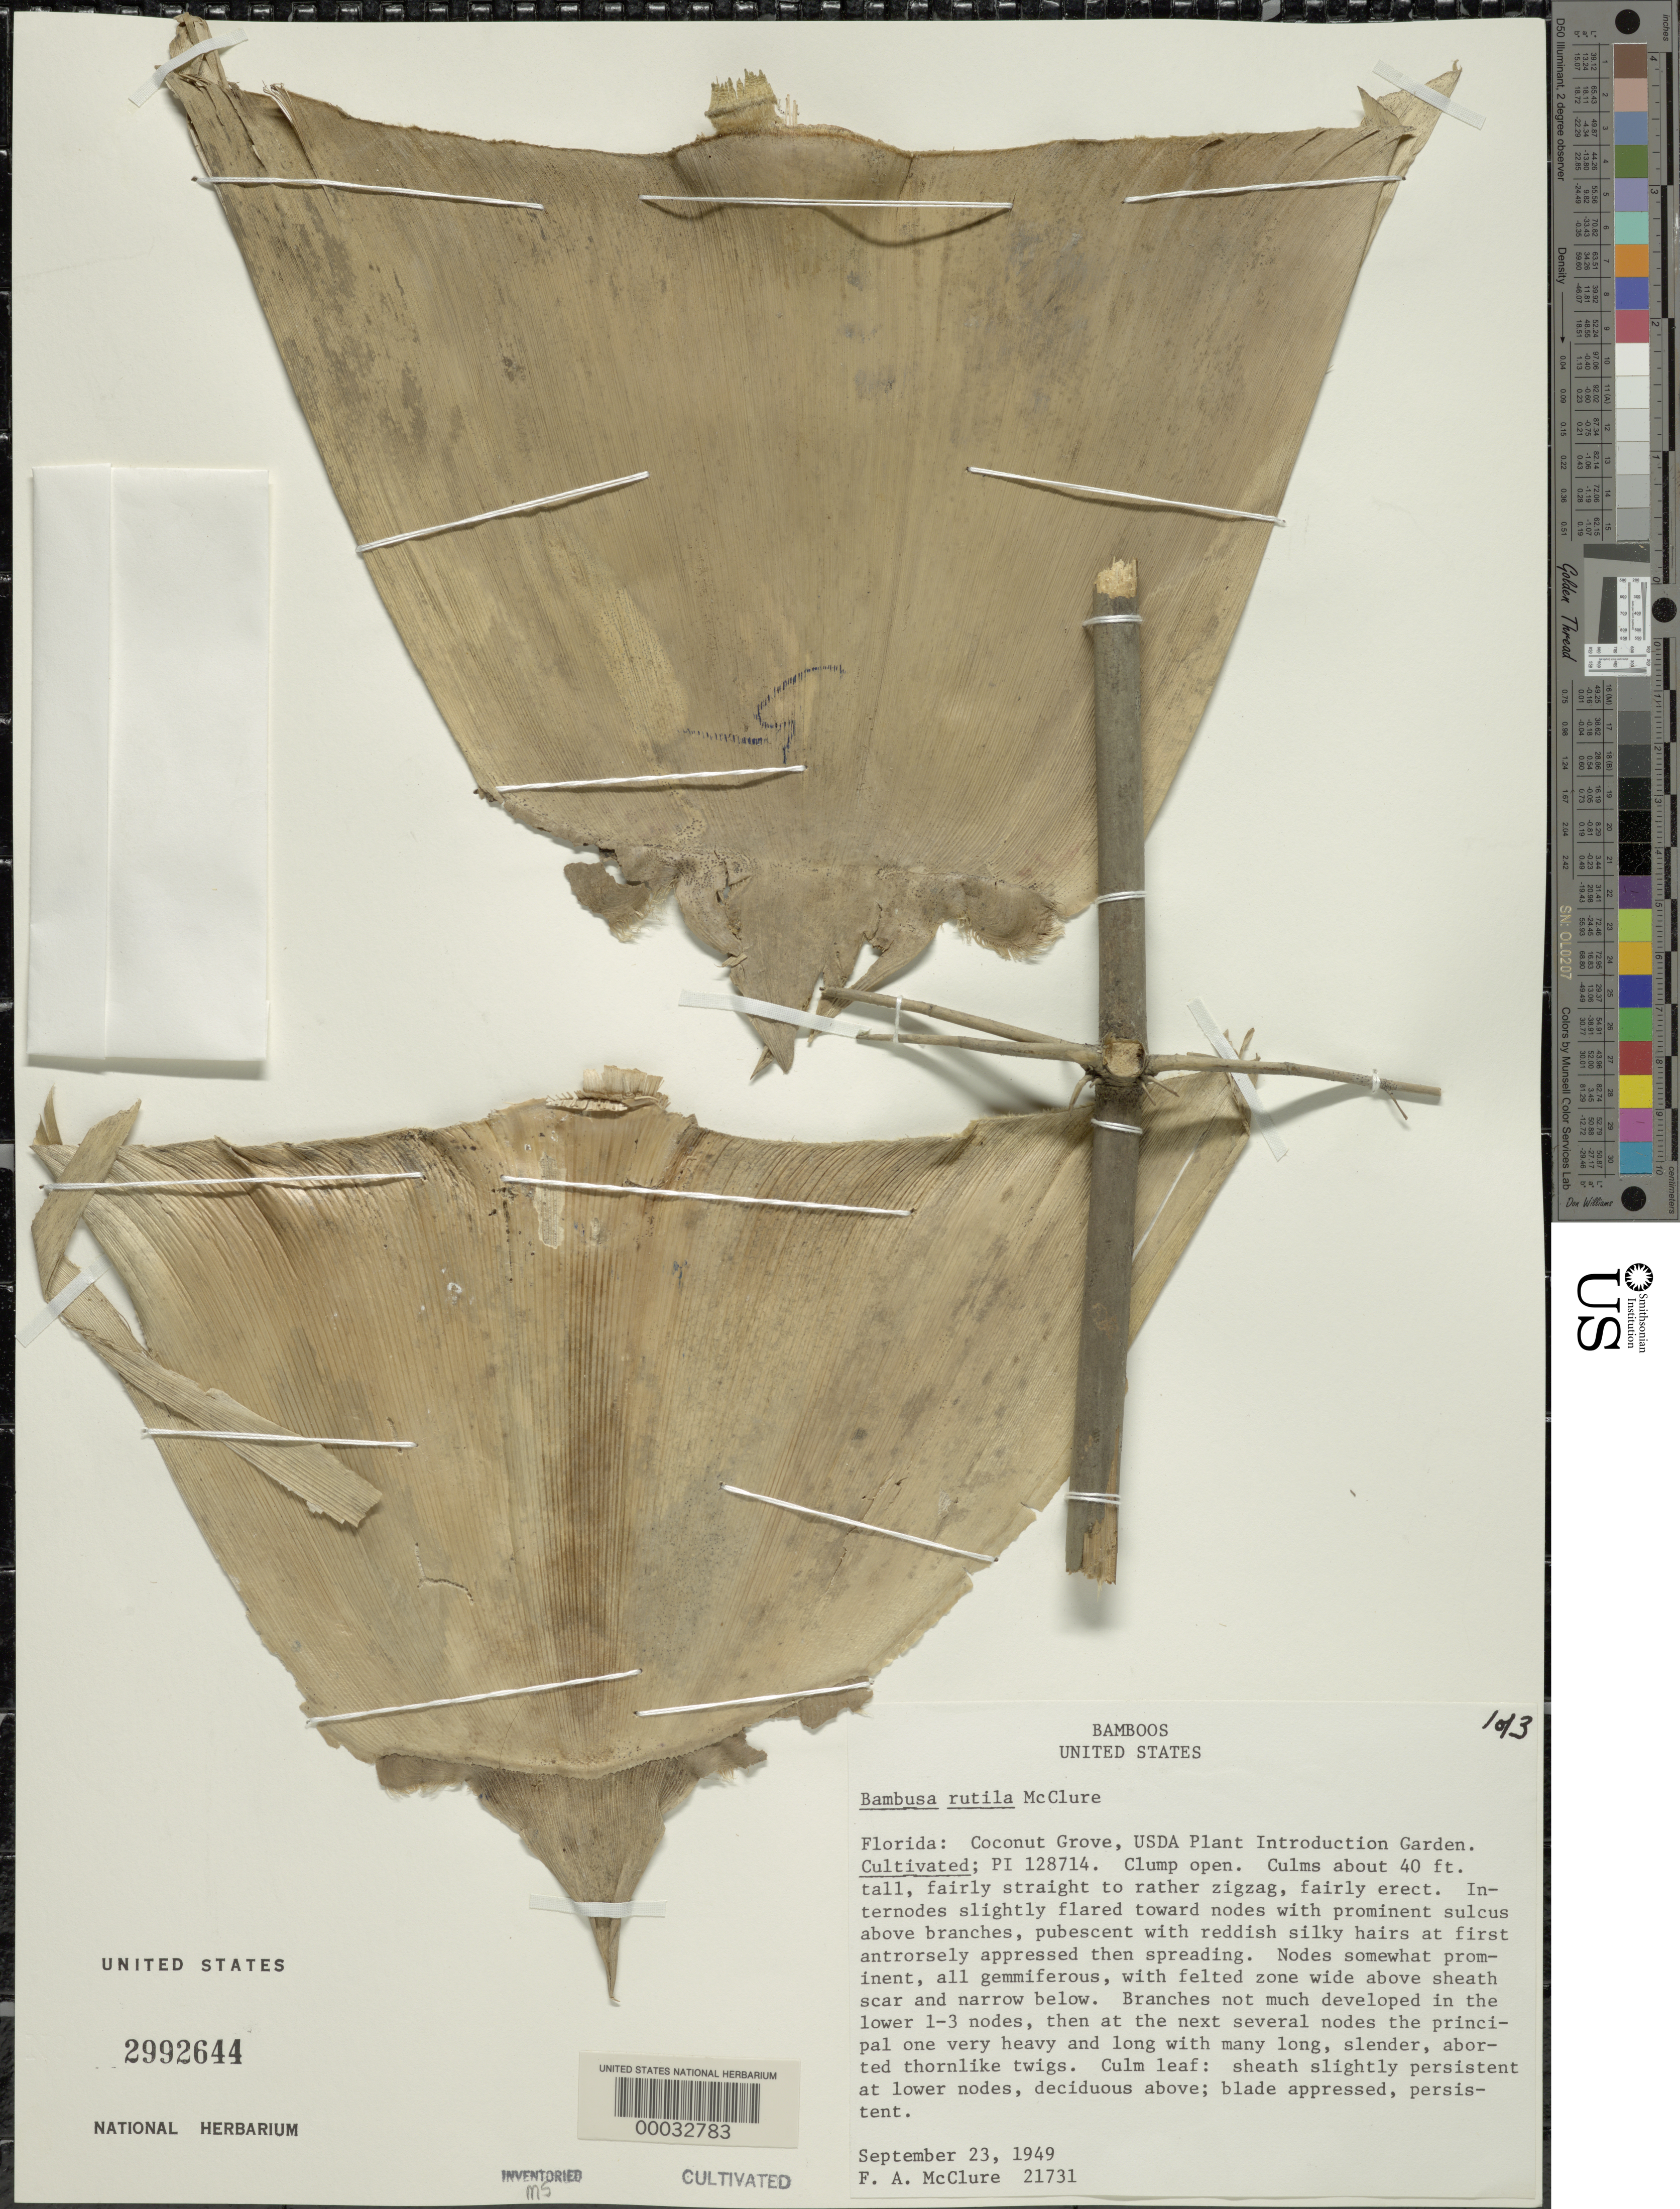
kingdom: Plantae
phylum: Tracheophyta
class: Liliopsida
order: Poales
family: Poaceae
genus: Bambusa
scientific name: Bambusa rutila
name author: McClure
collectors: F. A. McClure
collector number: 21731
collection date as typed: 23 Sep 1949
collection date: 1949-09-23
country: United States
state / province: Florida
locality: U.s.d.a. plant introduction garden-coconut grove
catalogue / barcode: US 2992644